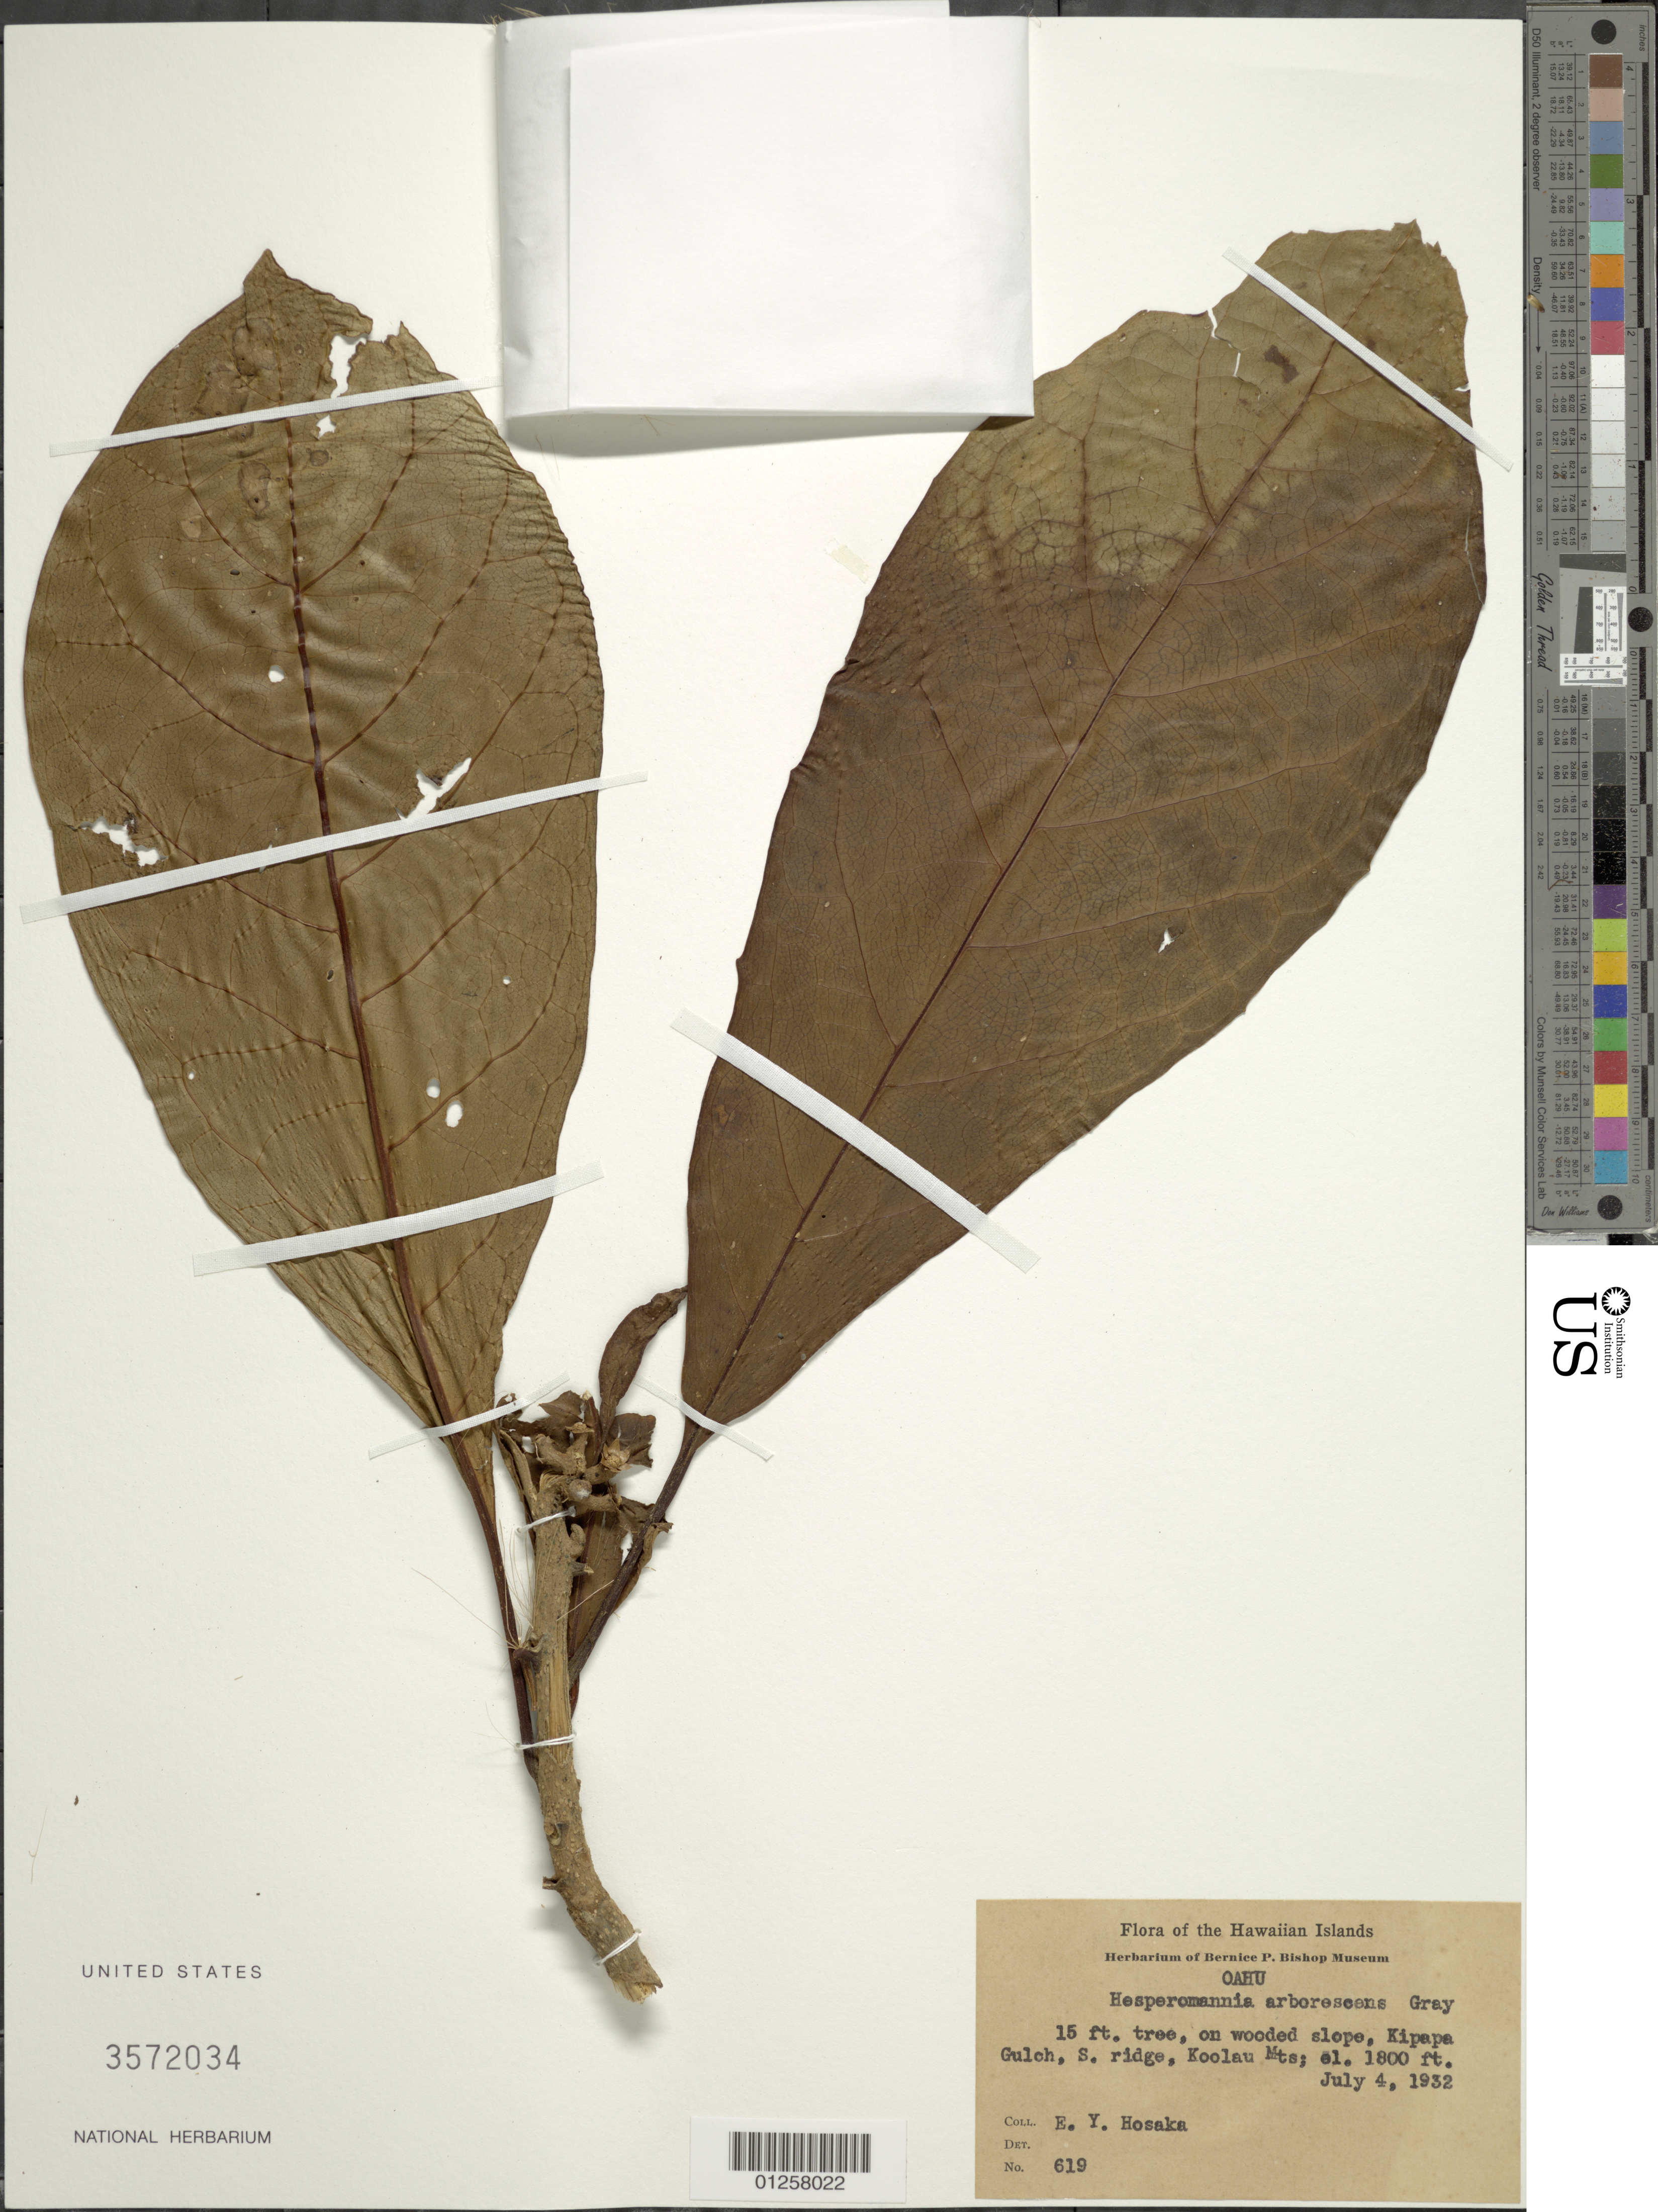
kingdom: Plantae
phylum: Tracheophyta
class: Magnoliopsida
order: Asterales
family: Asteraceae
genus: Hesperomannia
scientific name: Hesperomannia swezeyi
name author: O. Deg.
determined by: Wagner, W. L., (BOT), Smithsonian Institution - National Museum of Natural History (UNITED STATES)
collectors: E. Y. Hosaka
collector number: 619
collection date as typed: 4 Jul 1932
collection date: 1932-07-04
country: United States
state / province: Hawaii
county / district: Honolulu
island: Oahu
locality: Kipapa Gulch, S ridge, Koolau Mts.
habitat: On wooded slope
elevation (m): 549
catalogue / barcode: US 3572034